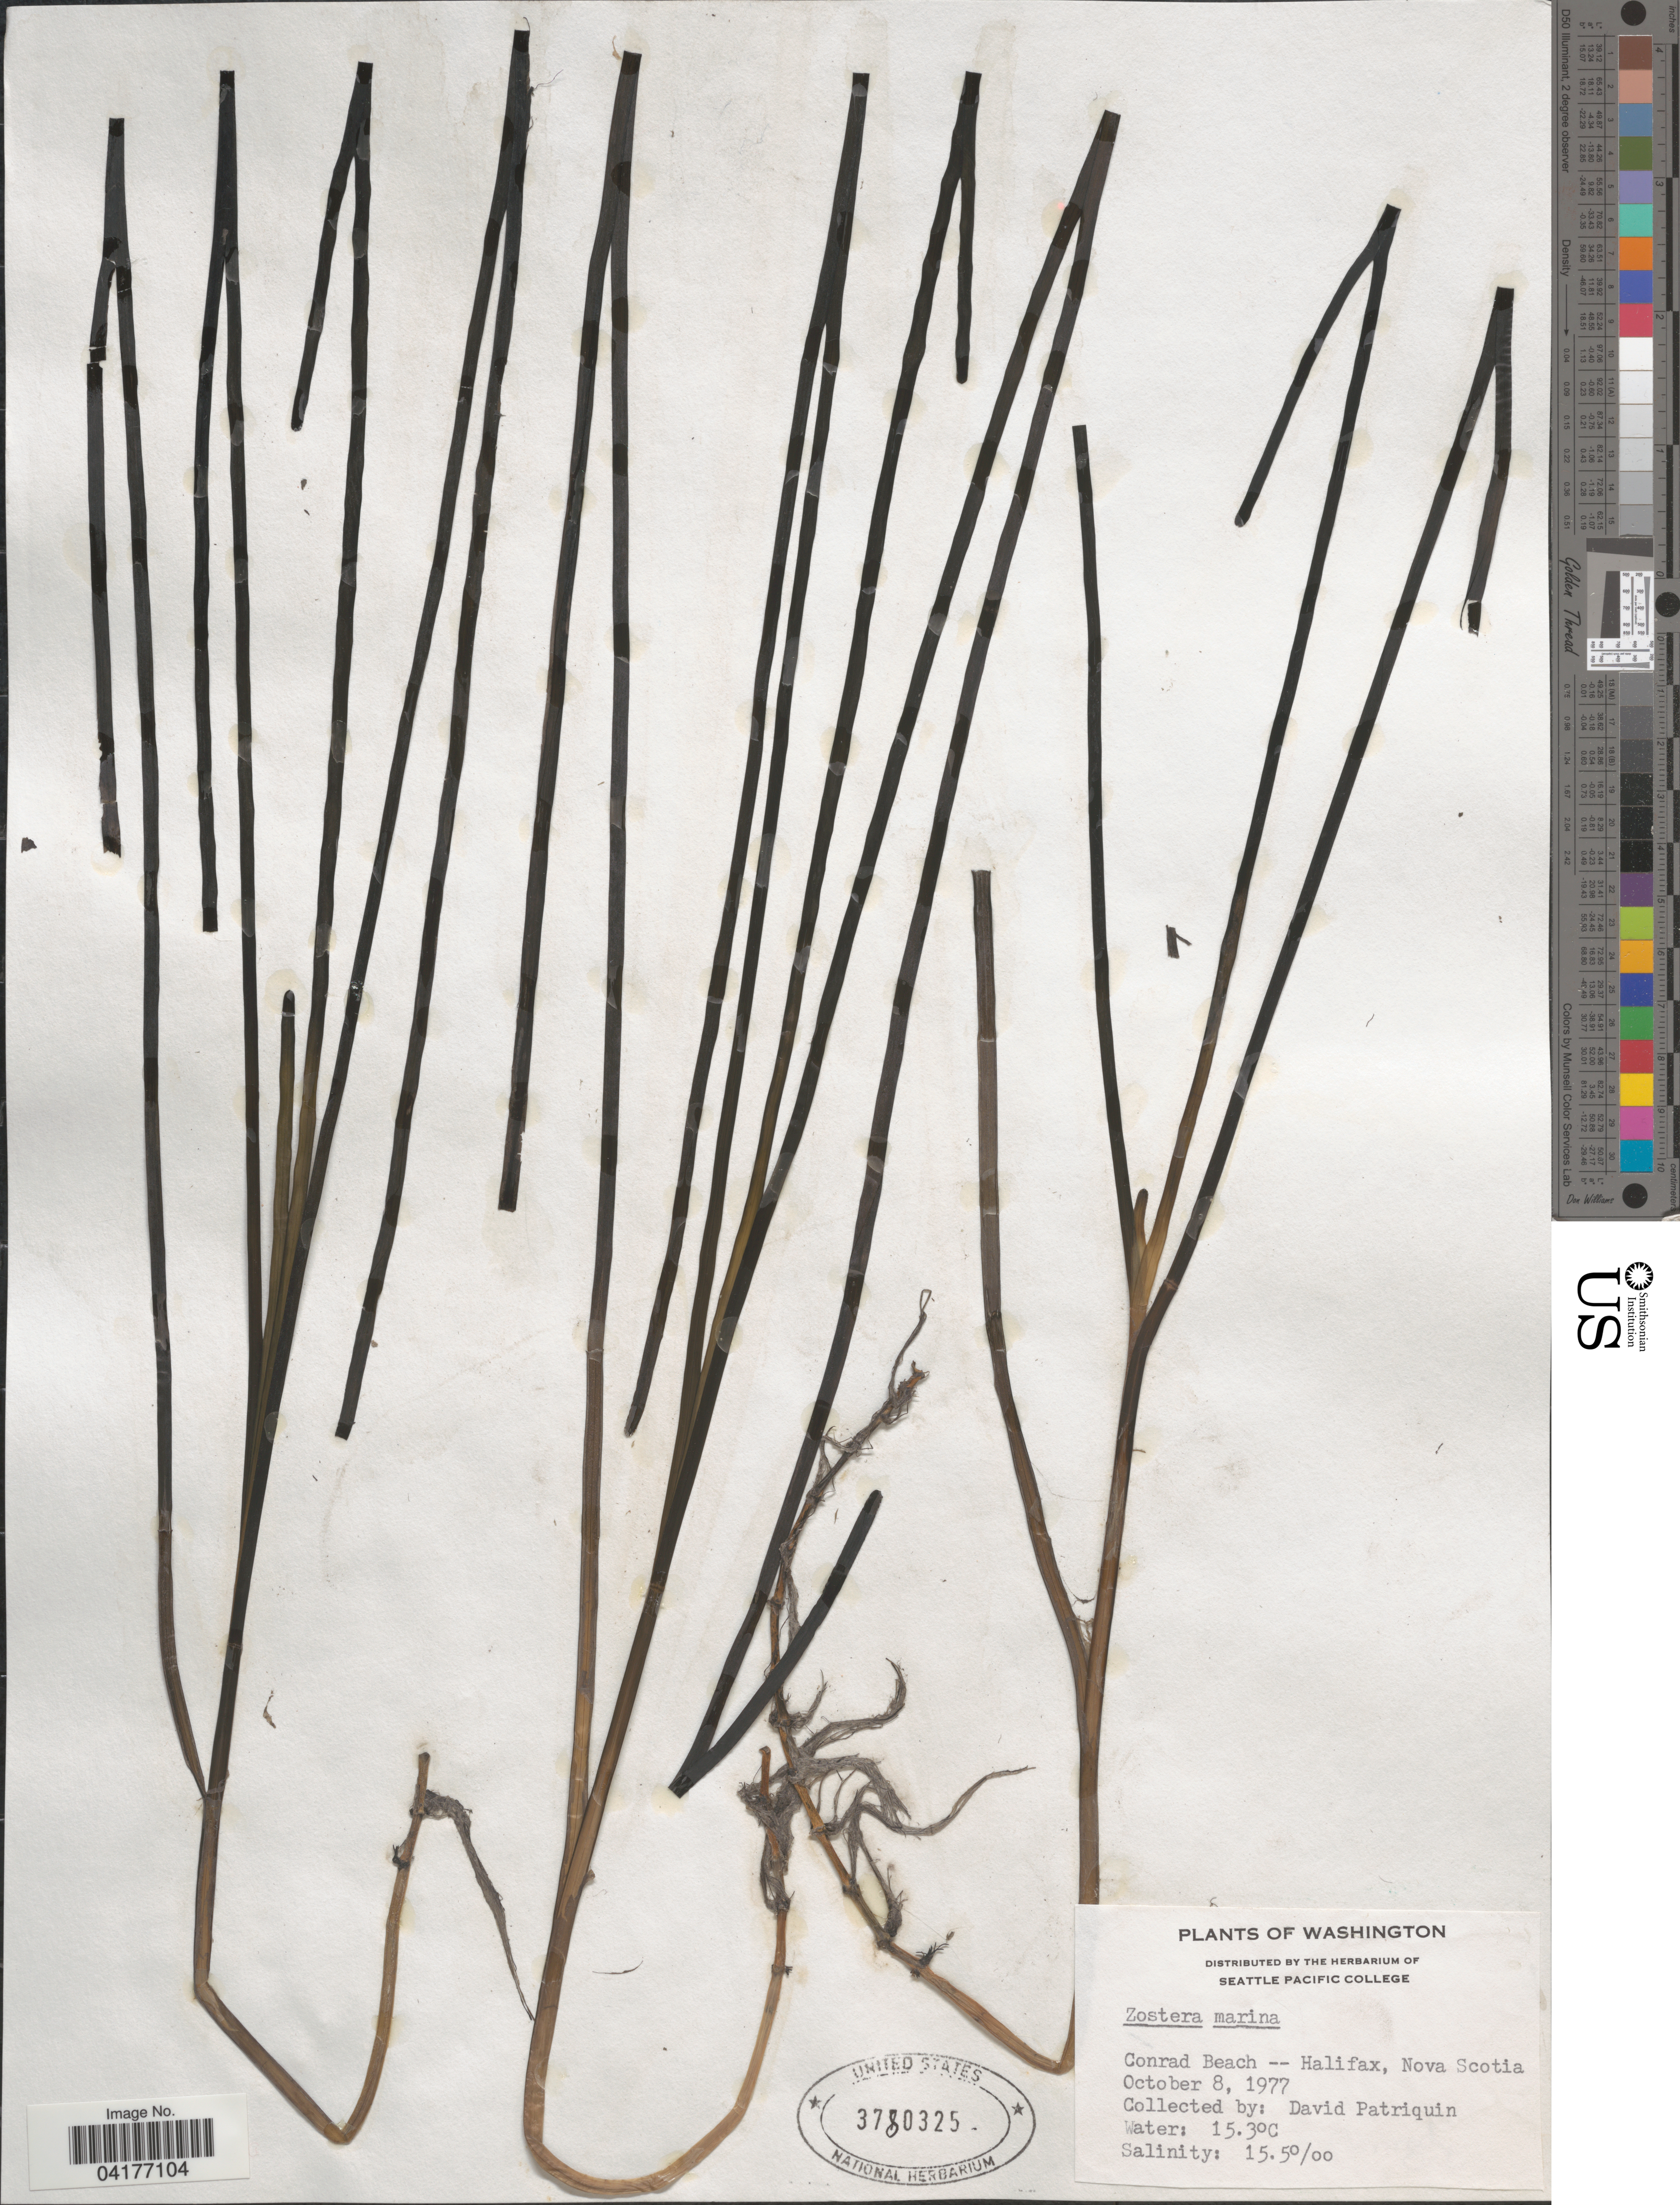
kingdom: Plantae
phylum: Tracheophyta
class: Liliopsida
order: Alismatales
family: Zosteraceae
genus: Zostera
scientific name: Zostera marina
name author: L.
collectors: D. Patriquin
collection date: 1977-10-08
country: Canada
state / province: Nova Scotia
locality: Conrad Beach -- Halifax.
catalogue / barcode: US 3780325